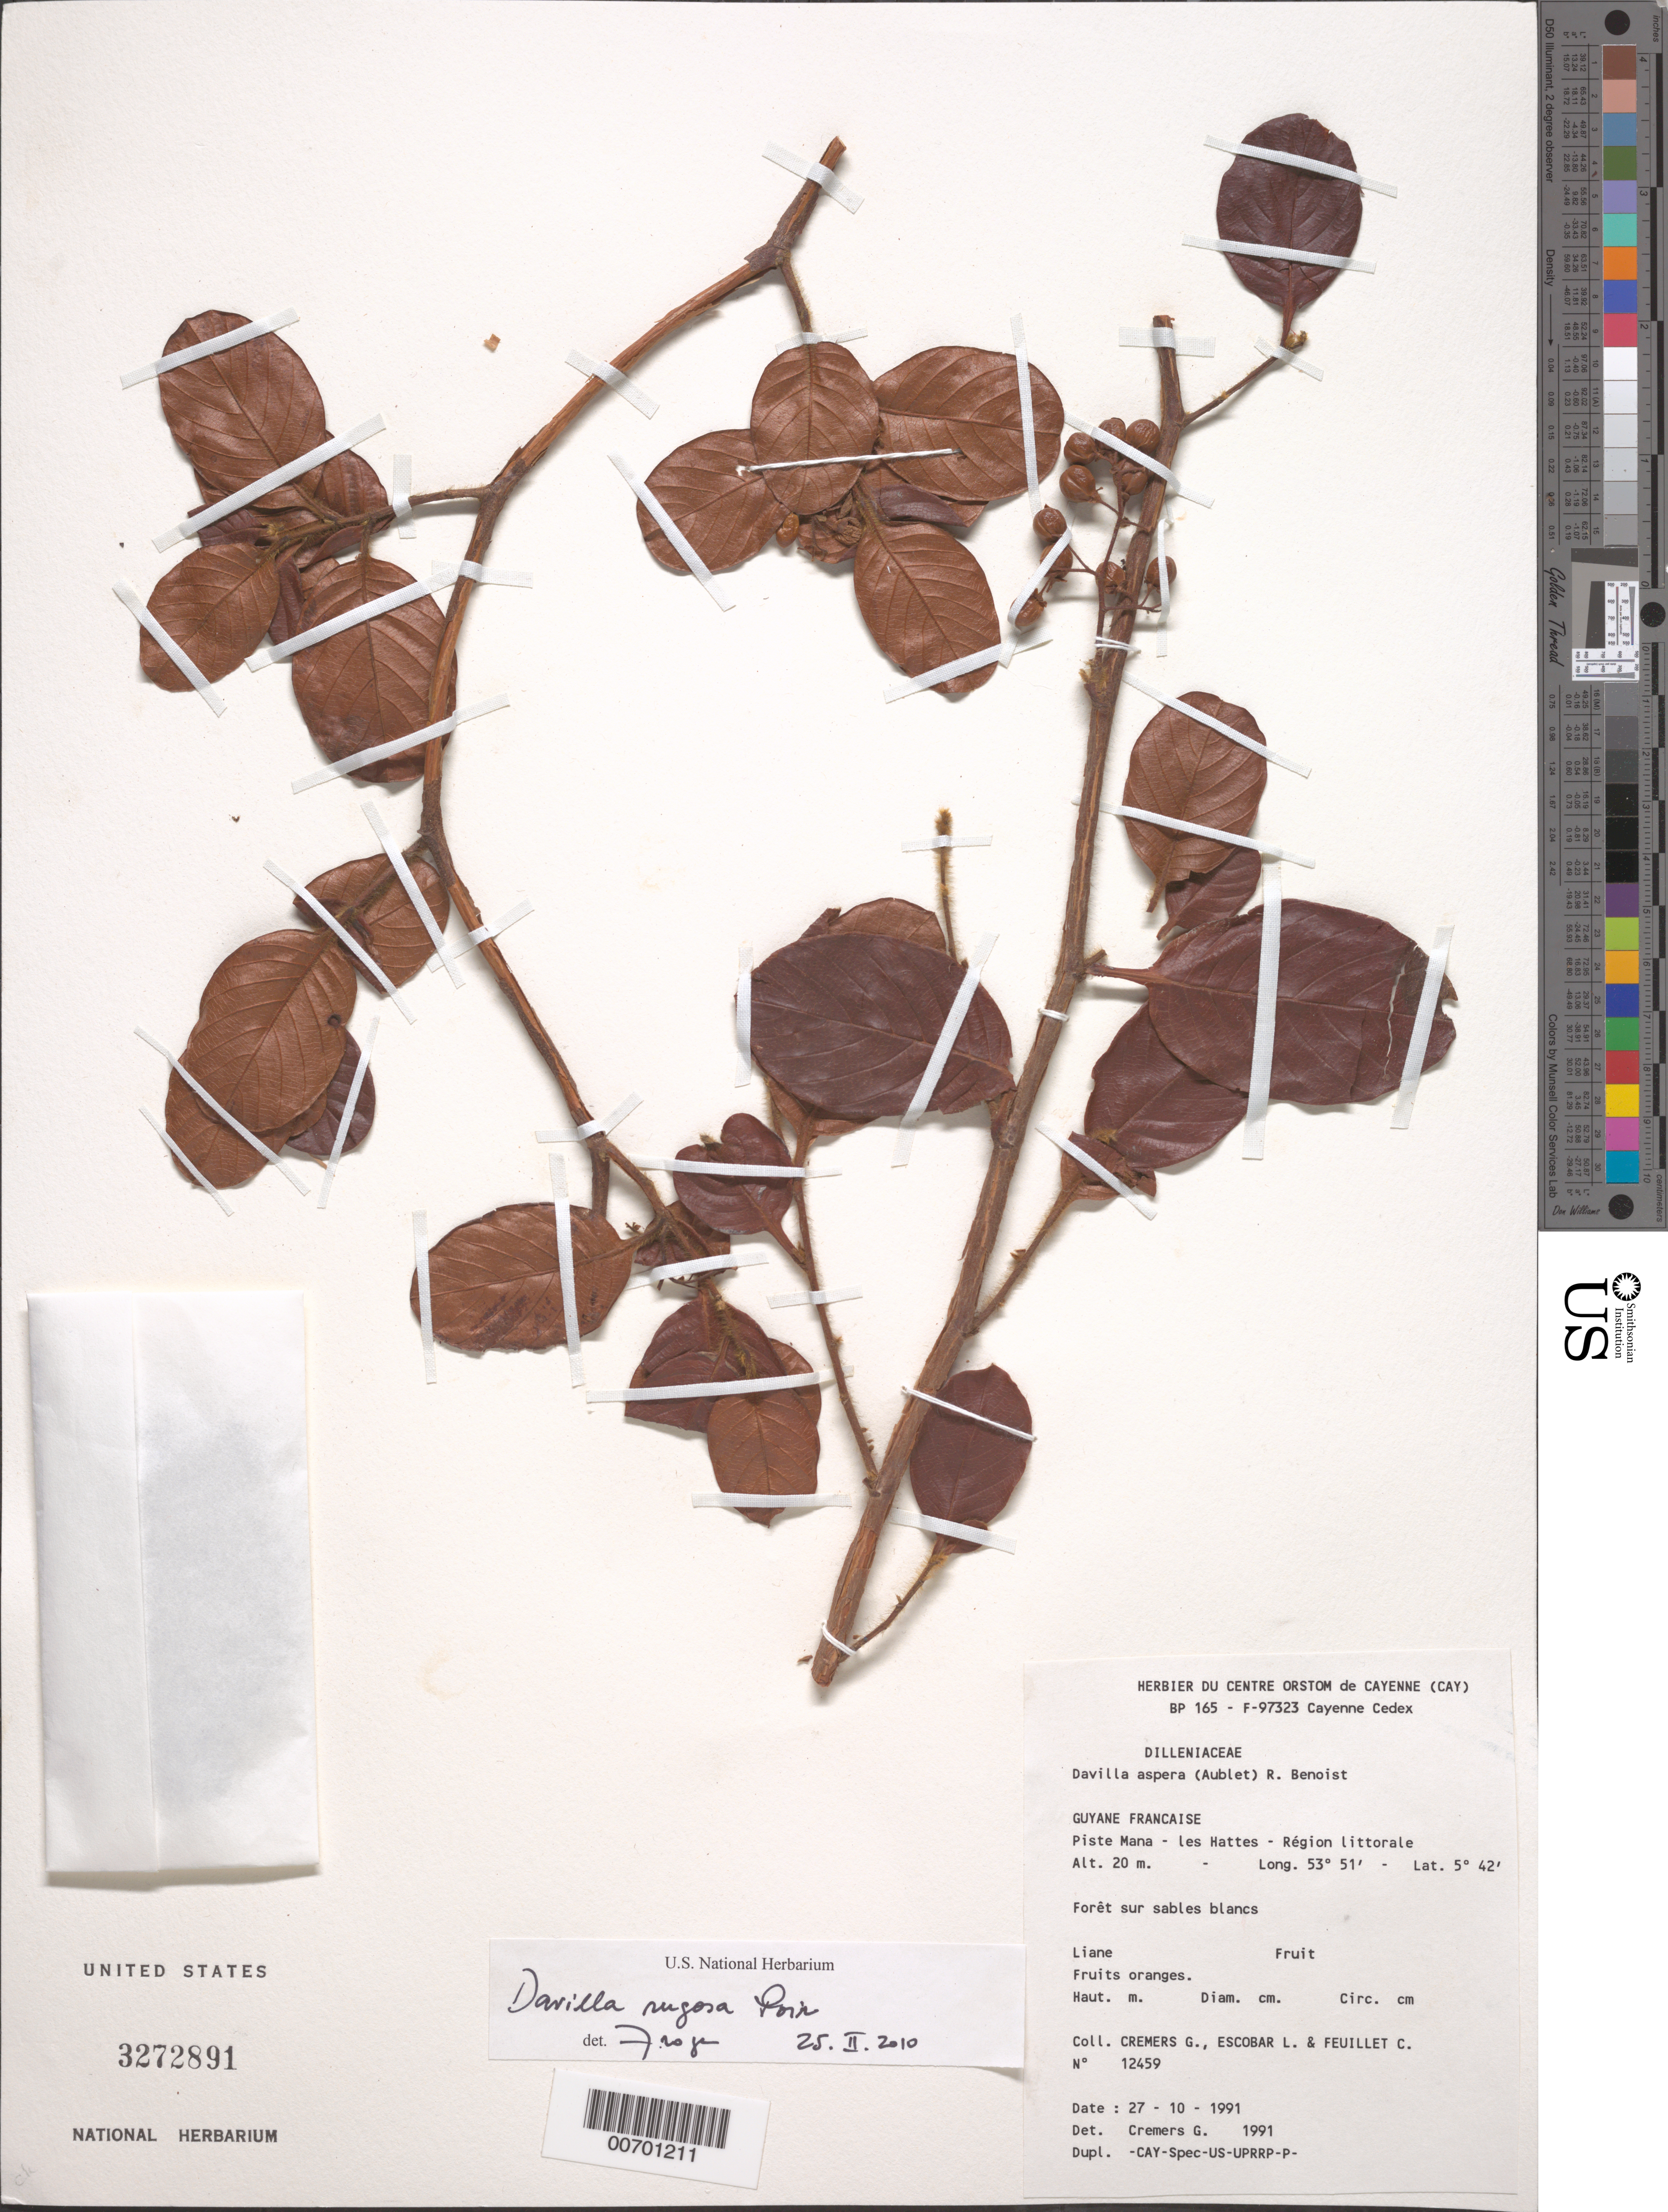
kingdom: Plantae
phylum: Tracheophyta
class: Magnoliopsida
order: Dilleniales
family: Dilleniaceae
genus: Davilla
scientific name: Davilla rugosa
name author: Poir.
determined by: de Fraga, --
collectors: G. Cremers, L. Escobar & C. Feuillet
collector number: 12459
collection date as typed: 27-Oct-91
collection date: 1991-10-27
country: French Guiana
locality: Piste Mana, les Hattes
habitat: Forest on white sand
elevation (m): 20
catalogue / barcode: US 3272891